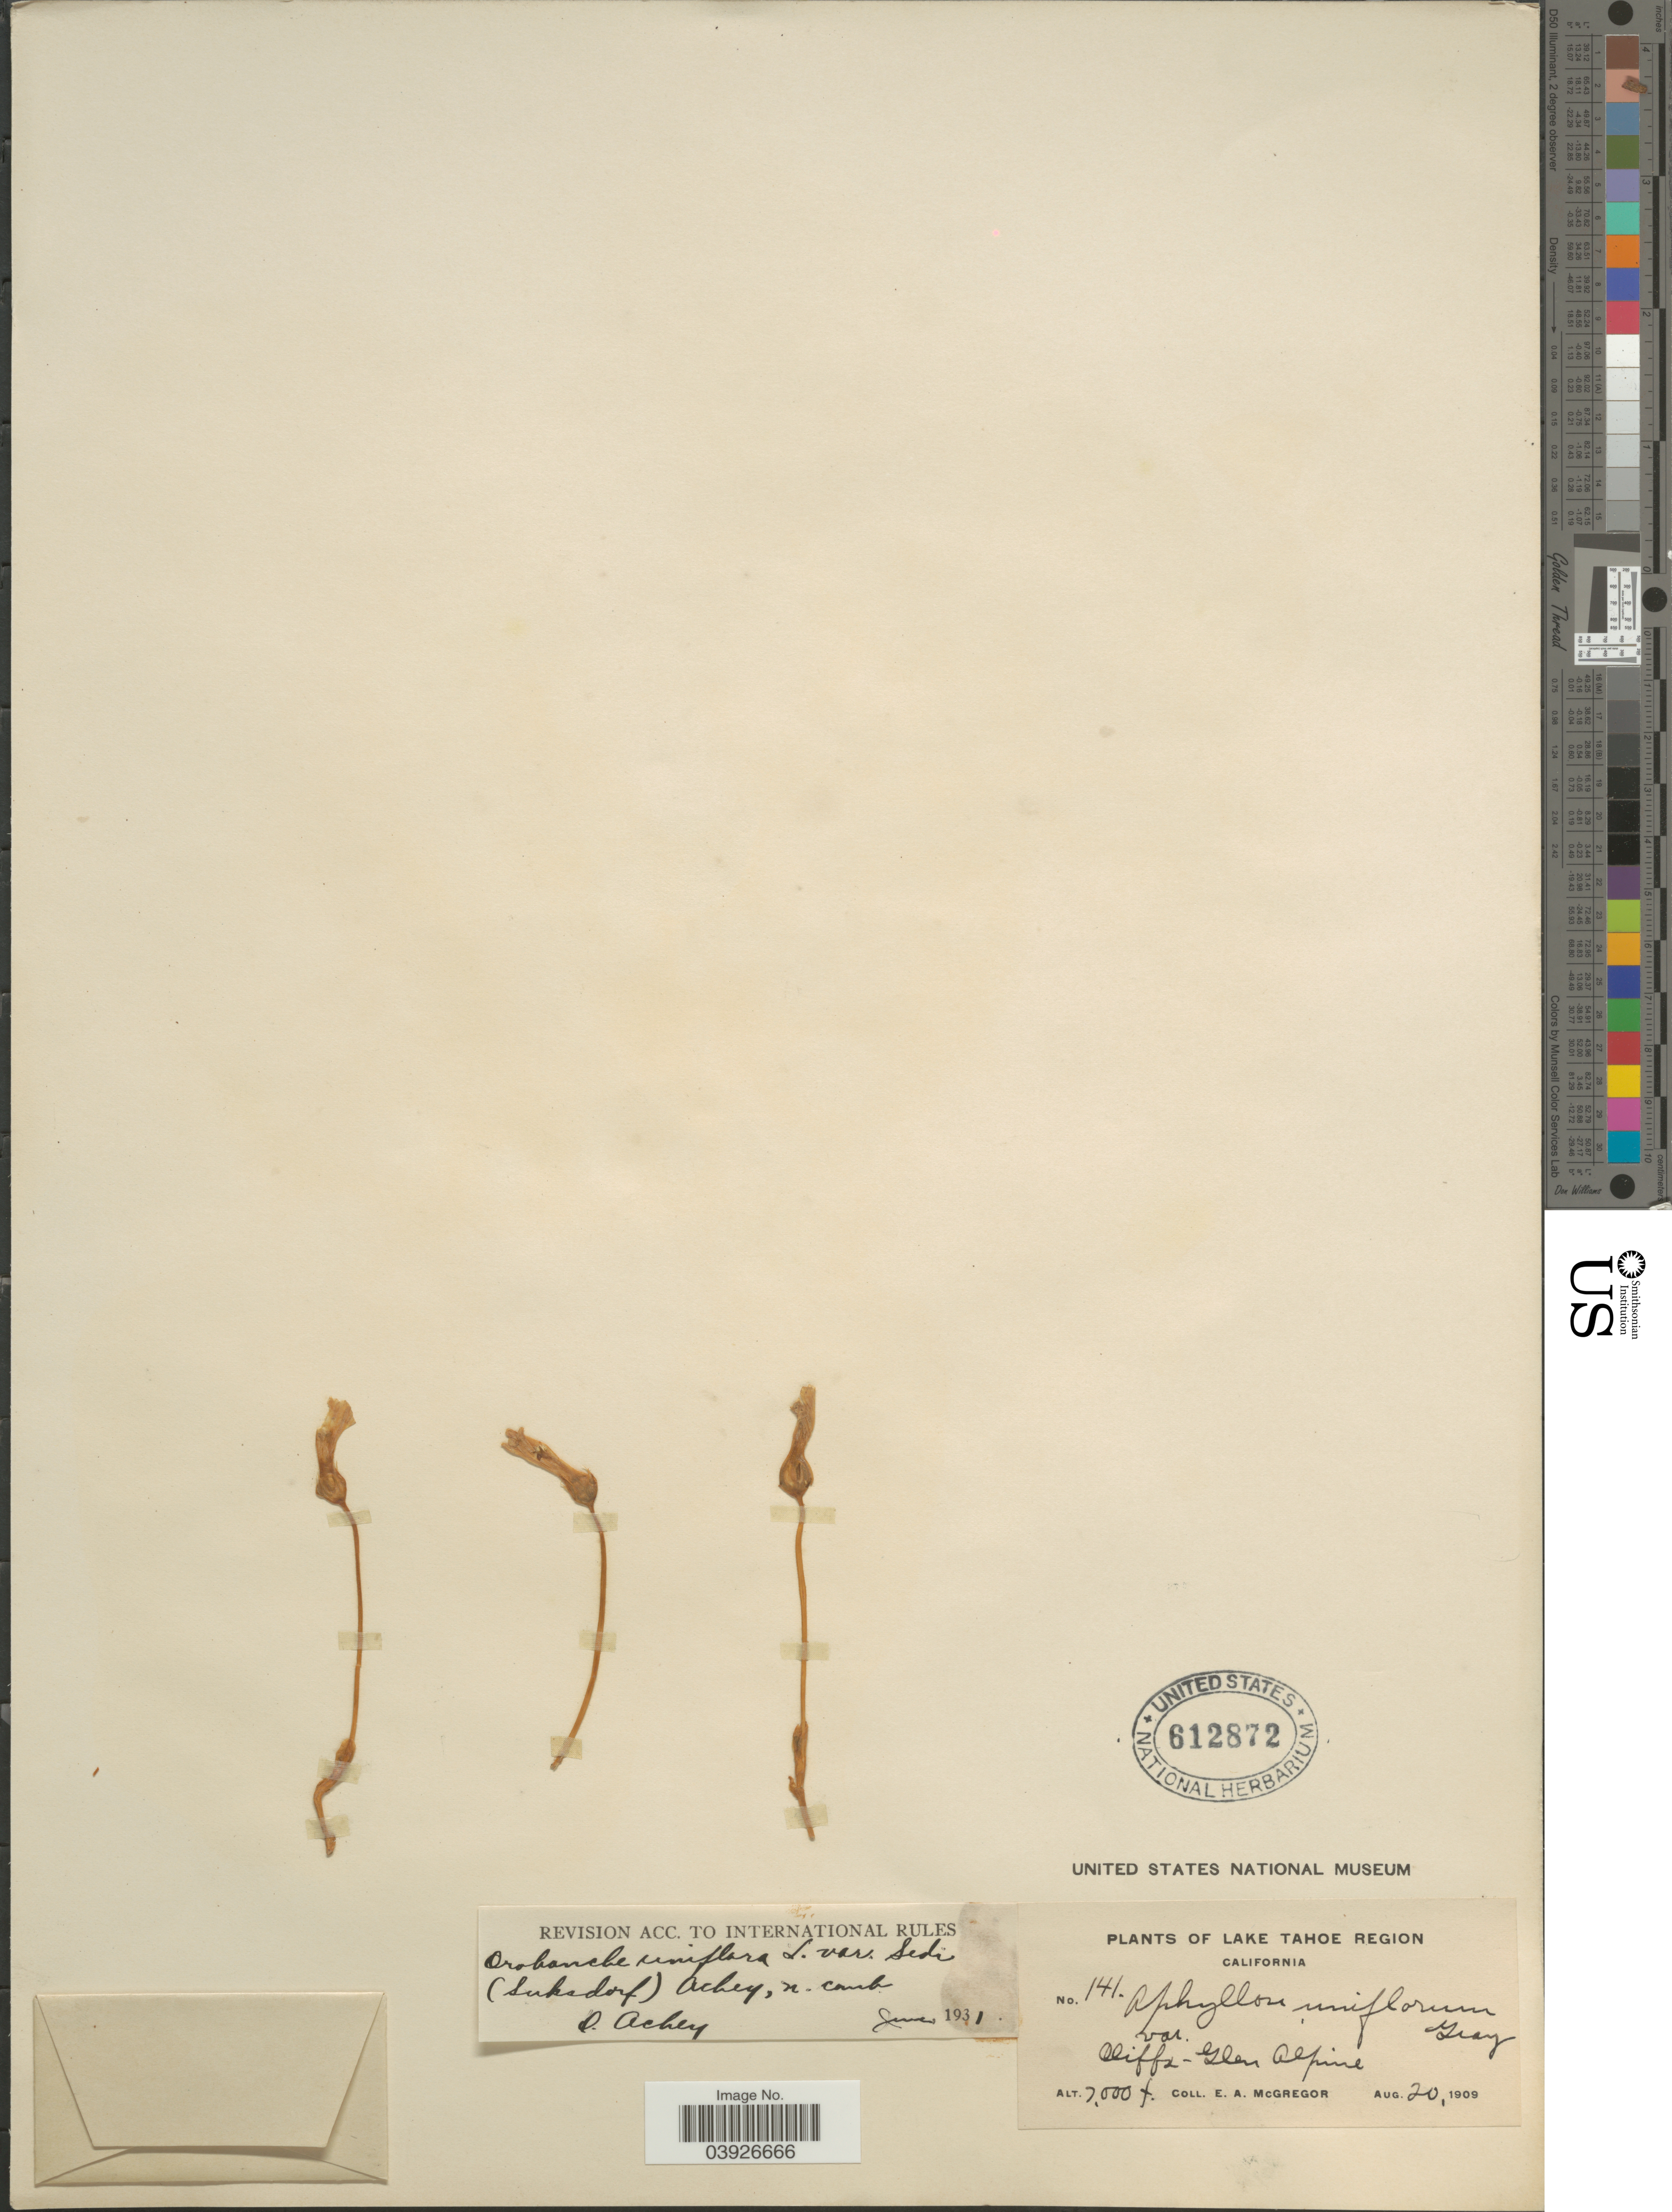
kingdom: Plantae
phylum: Tracheophyta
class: Magnoliopsida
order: Lamiales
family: Orobanchaceae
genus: Aphyllon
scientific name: Aphyllon sedi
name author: Suksd.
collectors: E. A. McGregor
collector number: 141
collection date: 1909-08-20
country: United States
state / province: California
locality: Lake Tahoe Region. Cliffs- Glen Alpine.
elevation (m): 2134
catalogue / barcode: US 612872